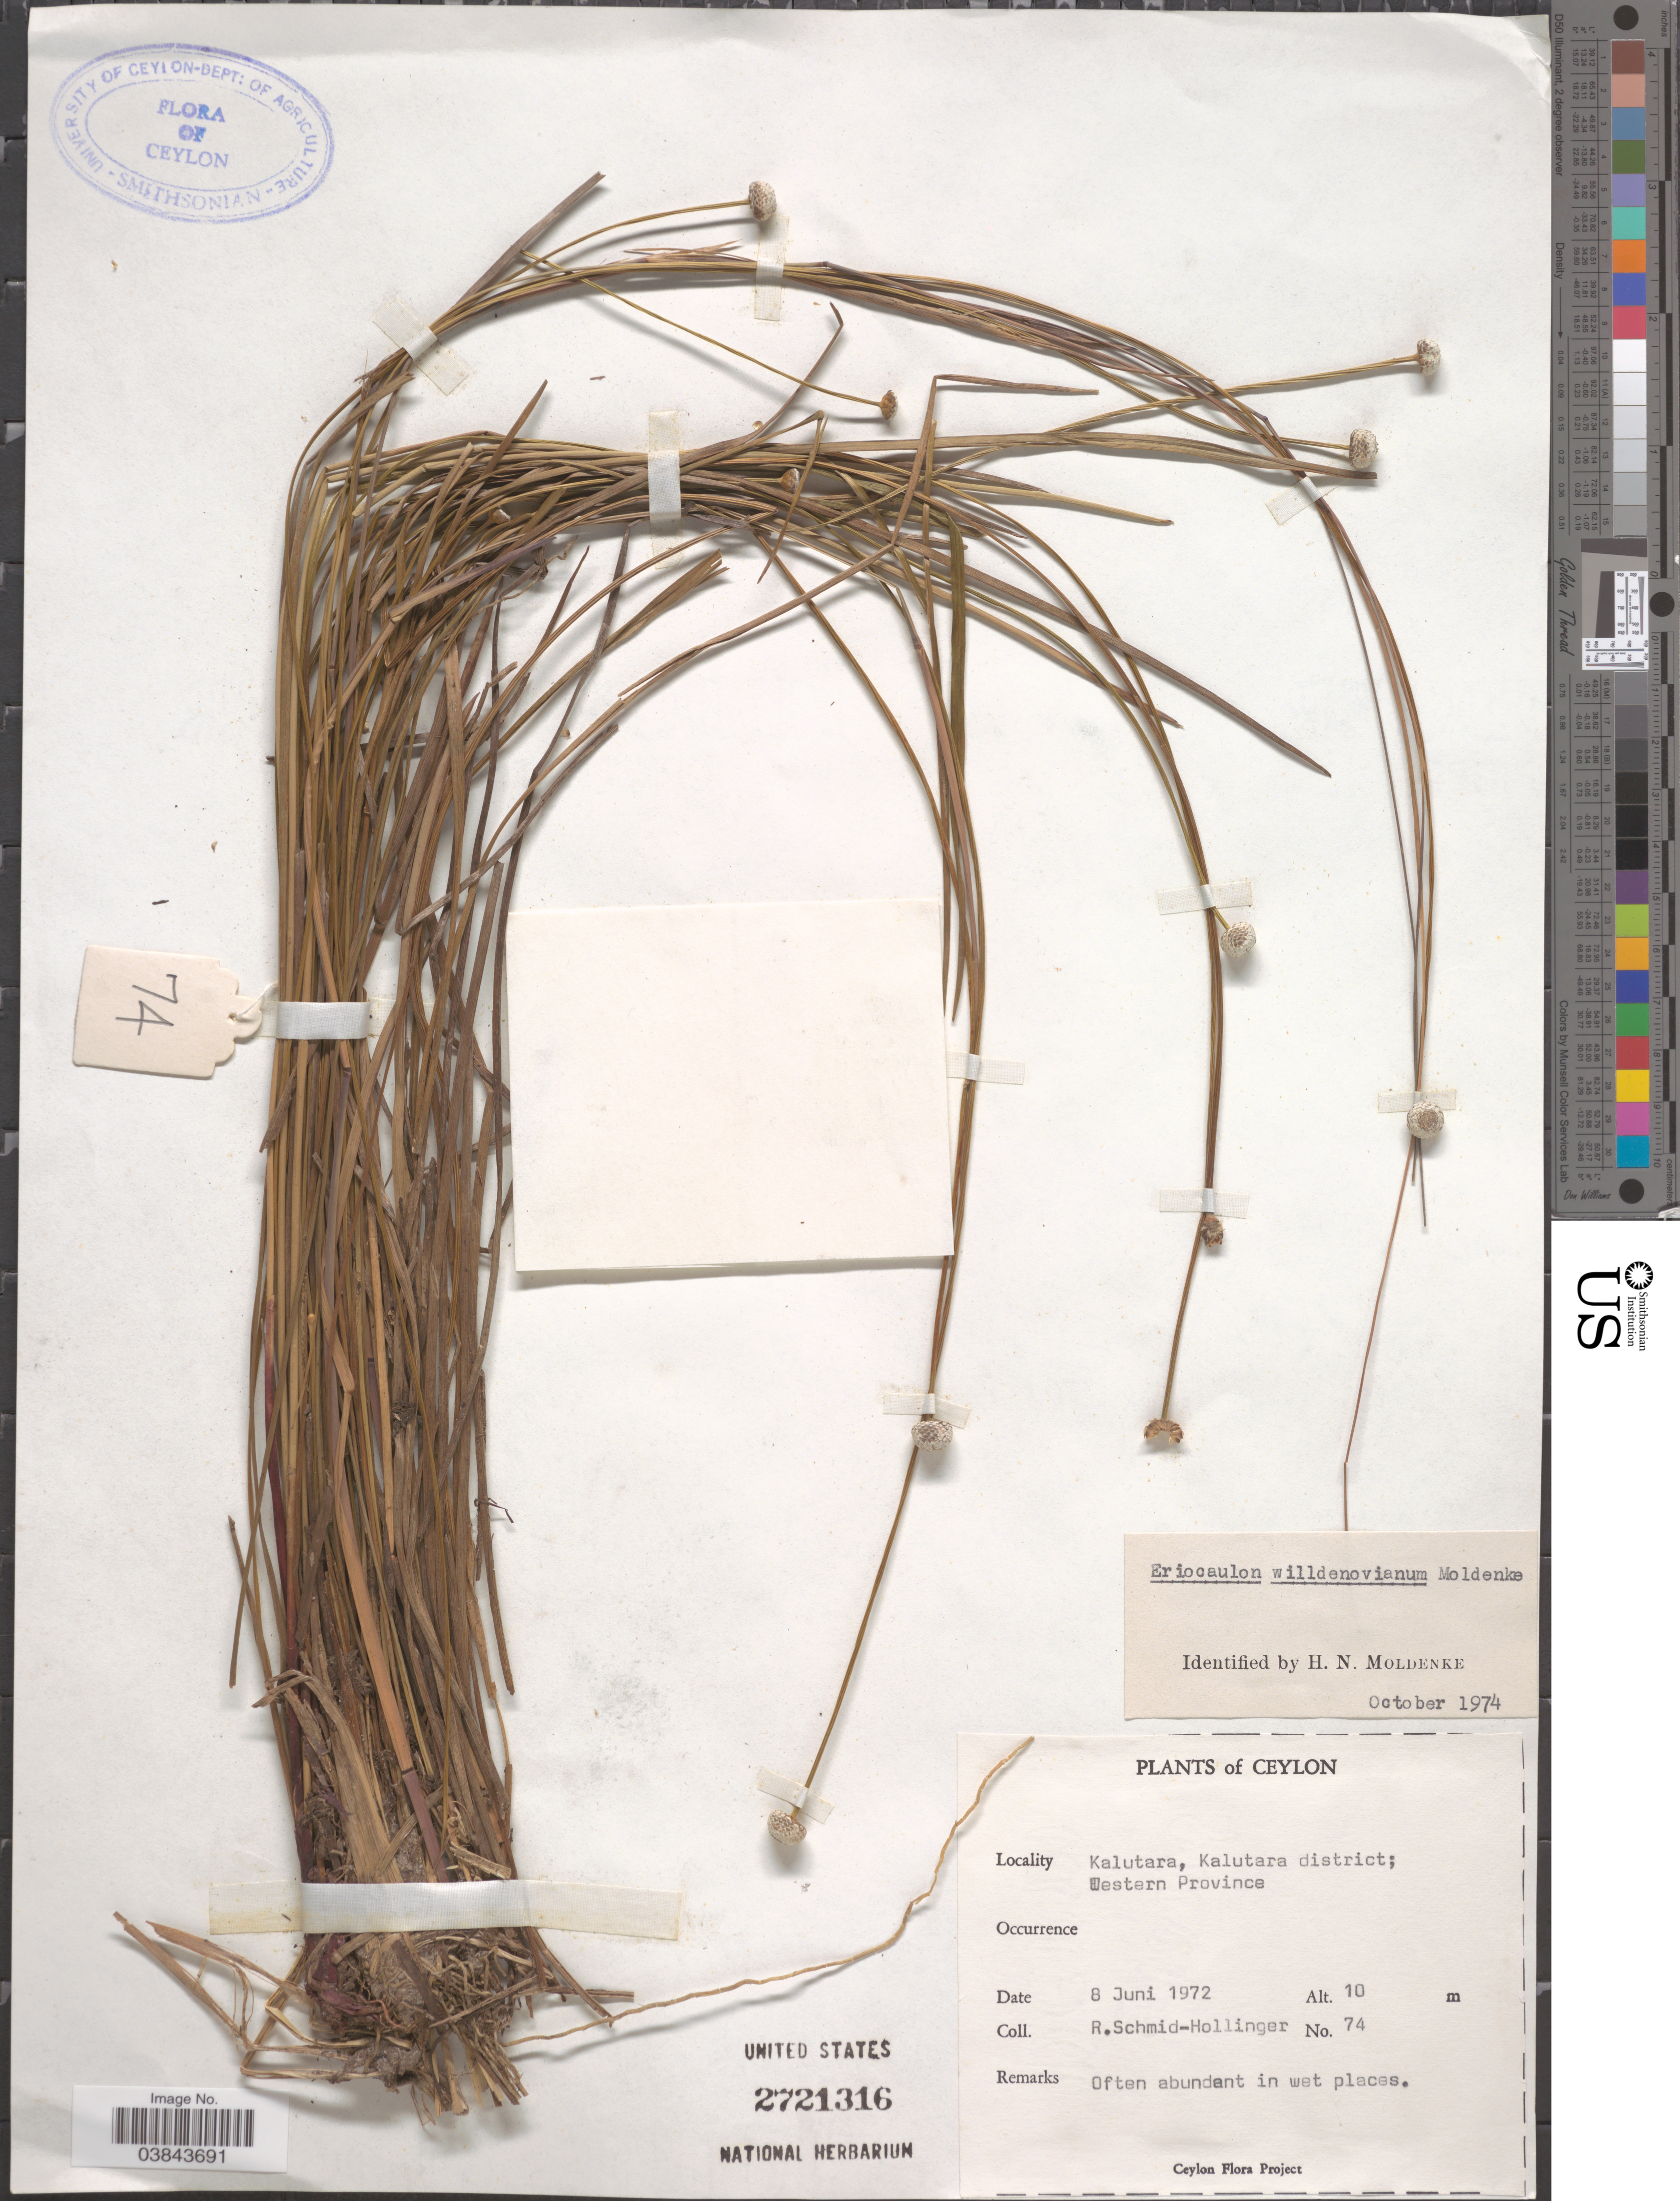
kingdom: Plantae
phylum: Tracheophyta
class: Liliopsida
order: Poales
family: Eriocaulaceae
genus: Eriocaulon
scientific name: Eriocaulon willdenovianum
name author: Moldenke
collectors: R. Schmid-Hollinger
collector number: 74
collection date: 1972-06-08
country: Sri Lanka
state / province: Western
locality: Ceylon. Kalutara, Kalutara District; Western Province.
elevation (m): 10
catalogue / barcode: US 2721316